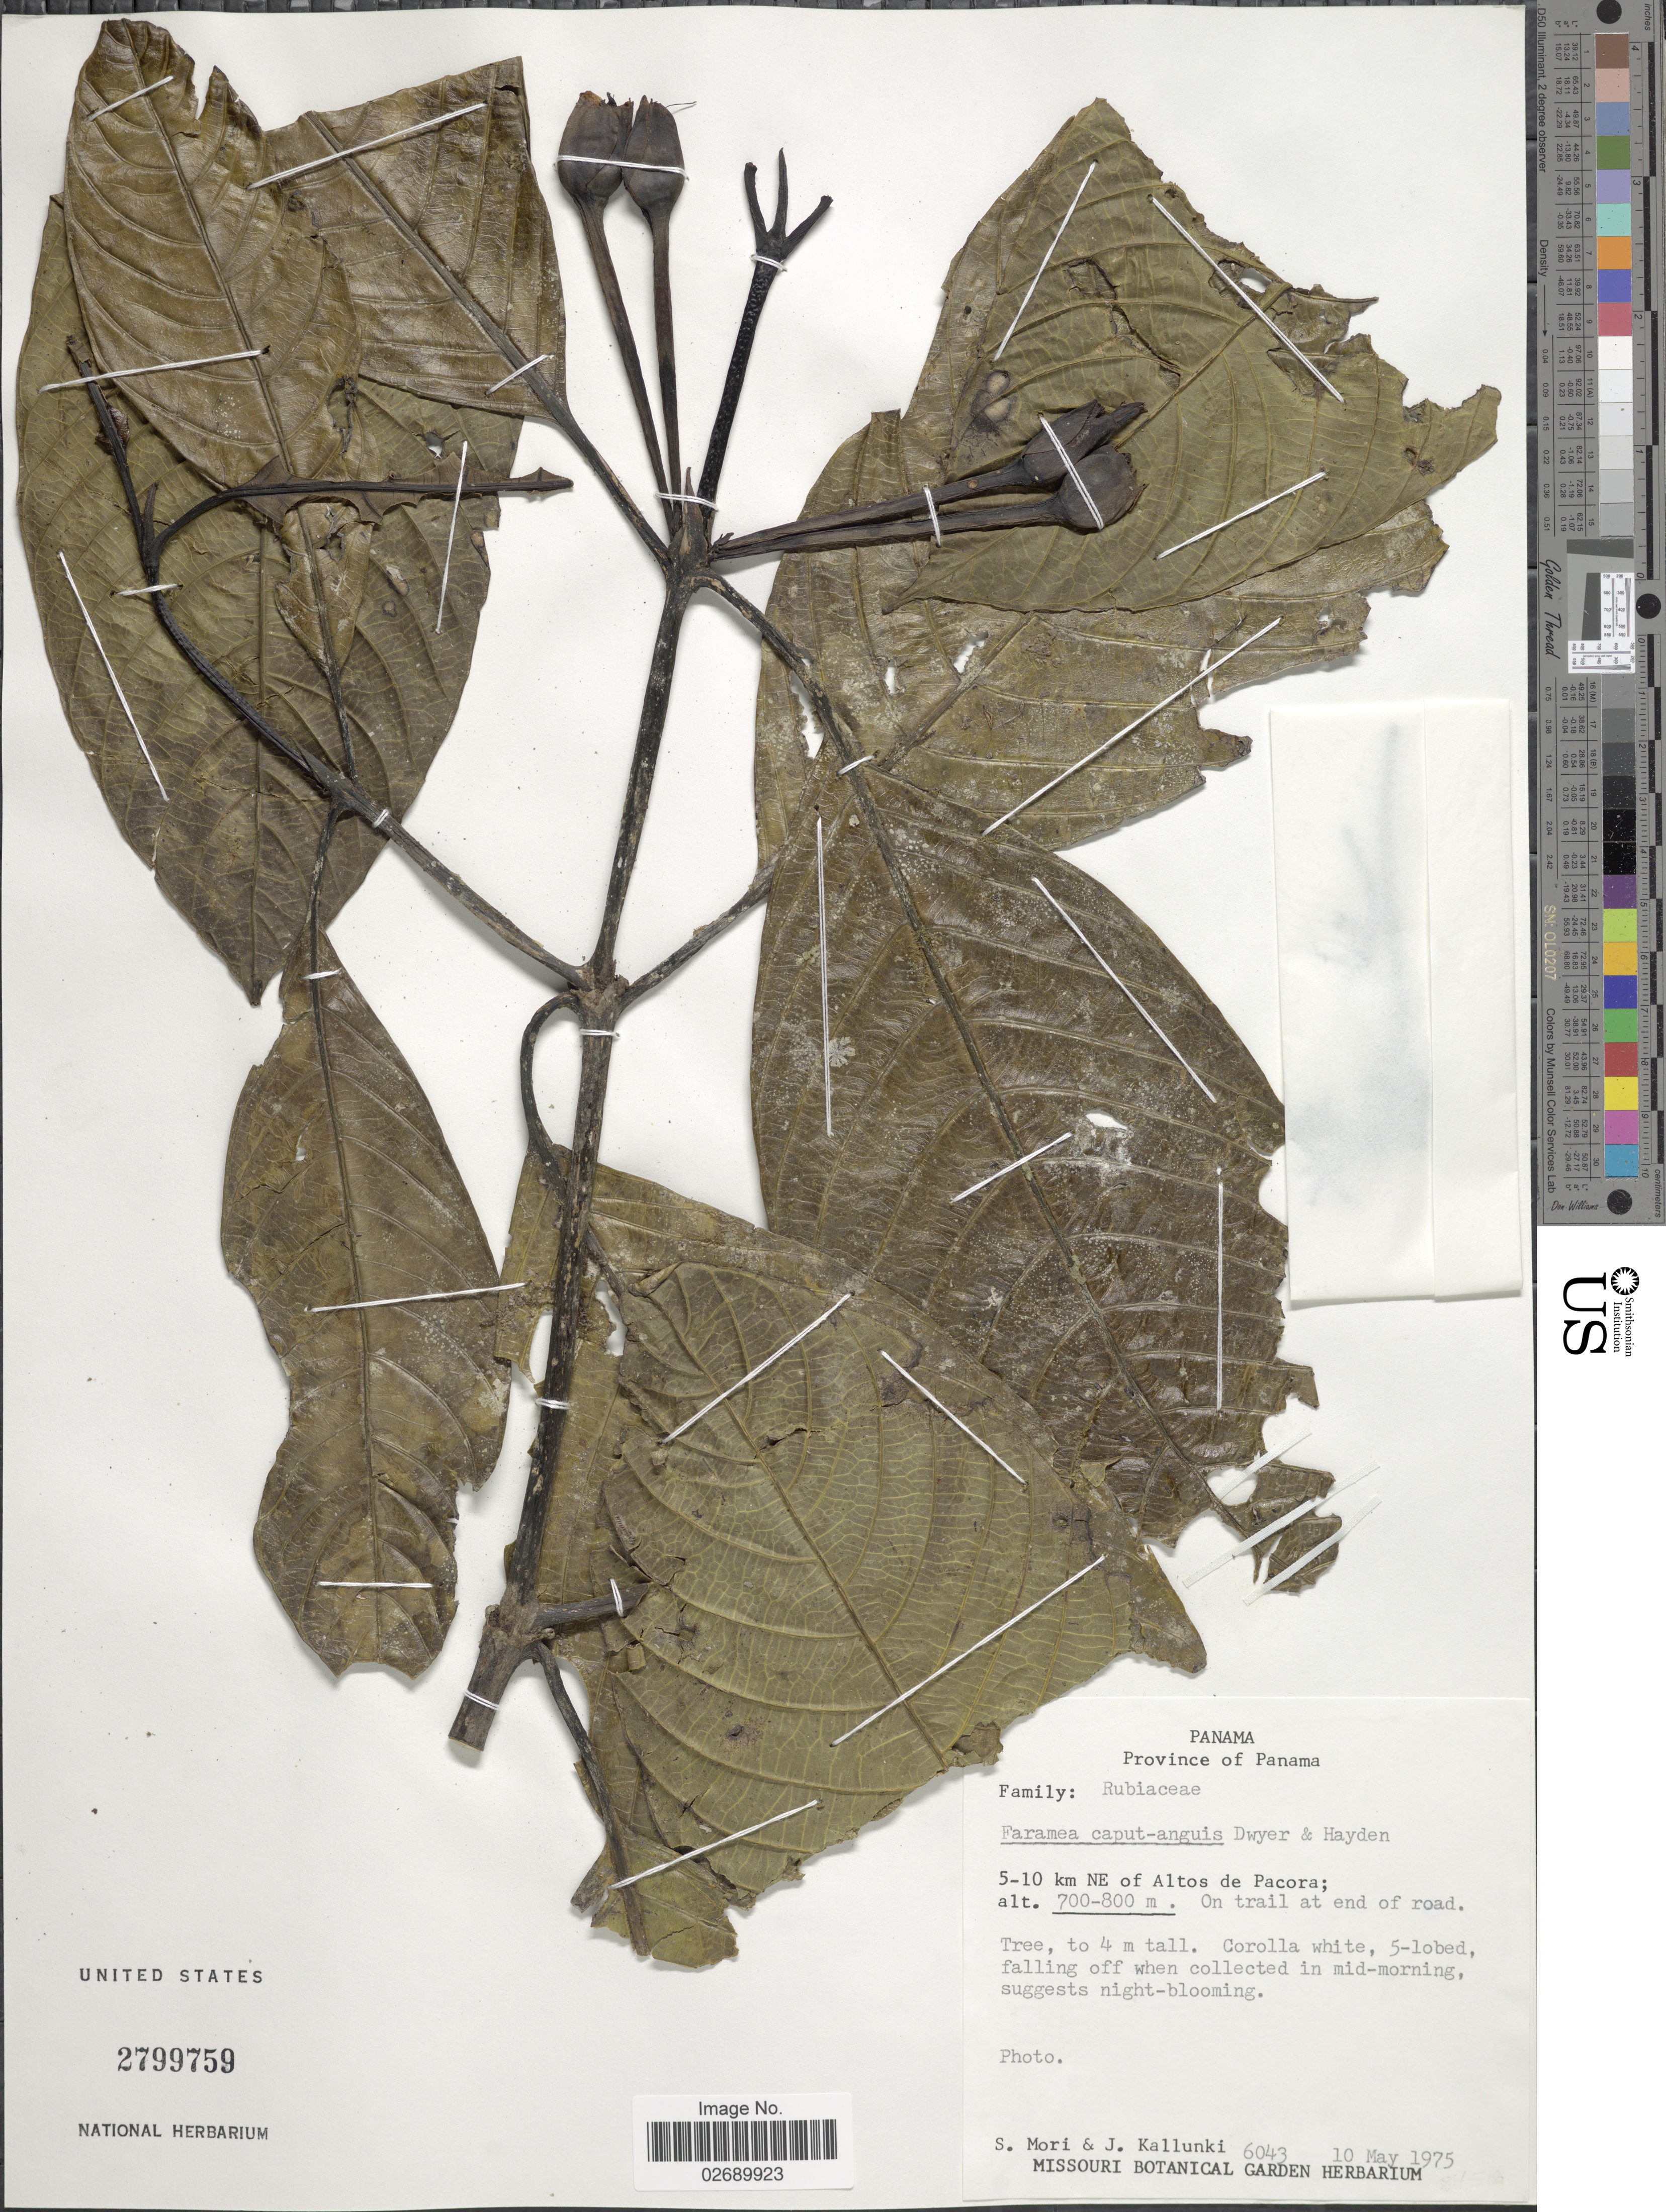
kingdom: Plantae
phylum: Tracheophyta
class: Magnoliopsida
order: Gentianales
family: Rubiaceae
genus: Faramea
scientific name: Faramea papirifolia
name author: (Standl. ex Steyerm.) C.M. Taylor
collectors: S. Mori & J. Kallunki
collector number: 6043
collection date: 1975-05-10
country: Panama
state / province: Panamá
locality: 5-10 km NE of Altos de Pacora. On trail at end of road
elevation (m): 700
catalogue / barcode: US 2799759